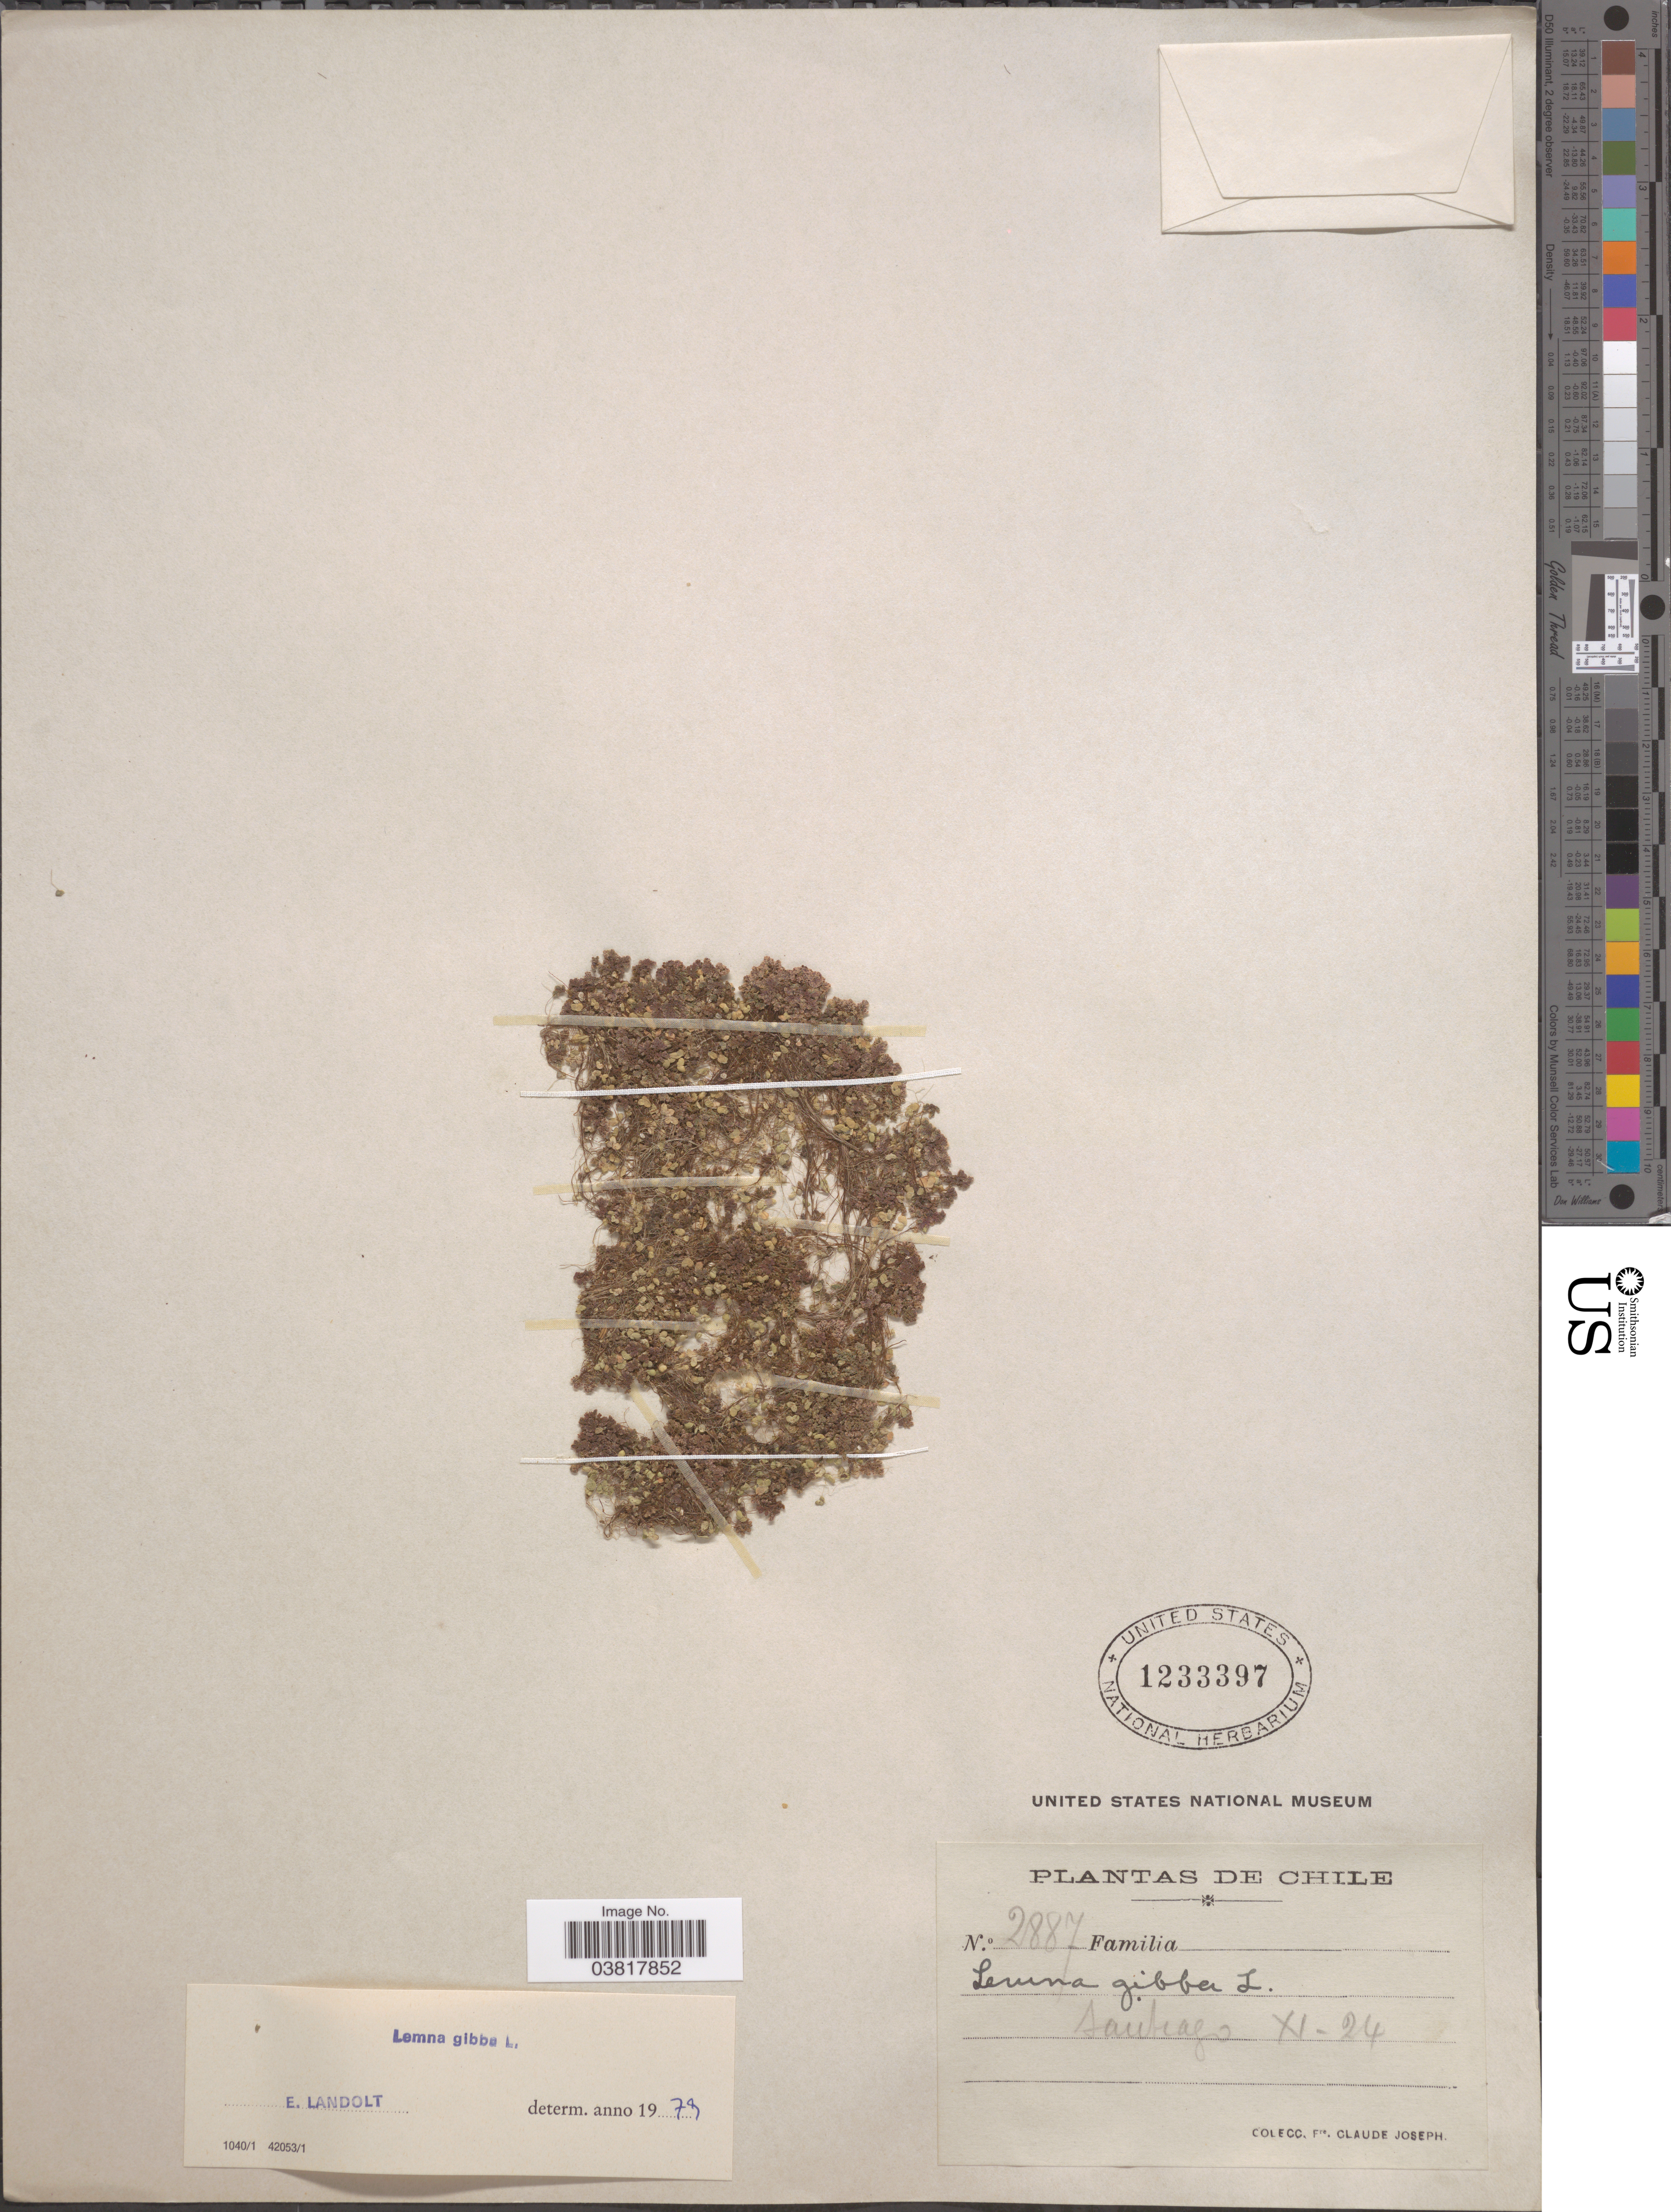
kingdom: Plantae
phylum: Tracheophyta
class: Liliopsida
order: Alismatales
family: Araceae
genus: Lemna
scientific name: Lemna gibba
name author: L.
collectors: Frere Claude Joseph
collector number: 2887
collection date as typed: Transcribed d/m/y: /11/24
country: Chile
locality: Santiago.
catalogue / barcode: US 1233397